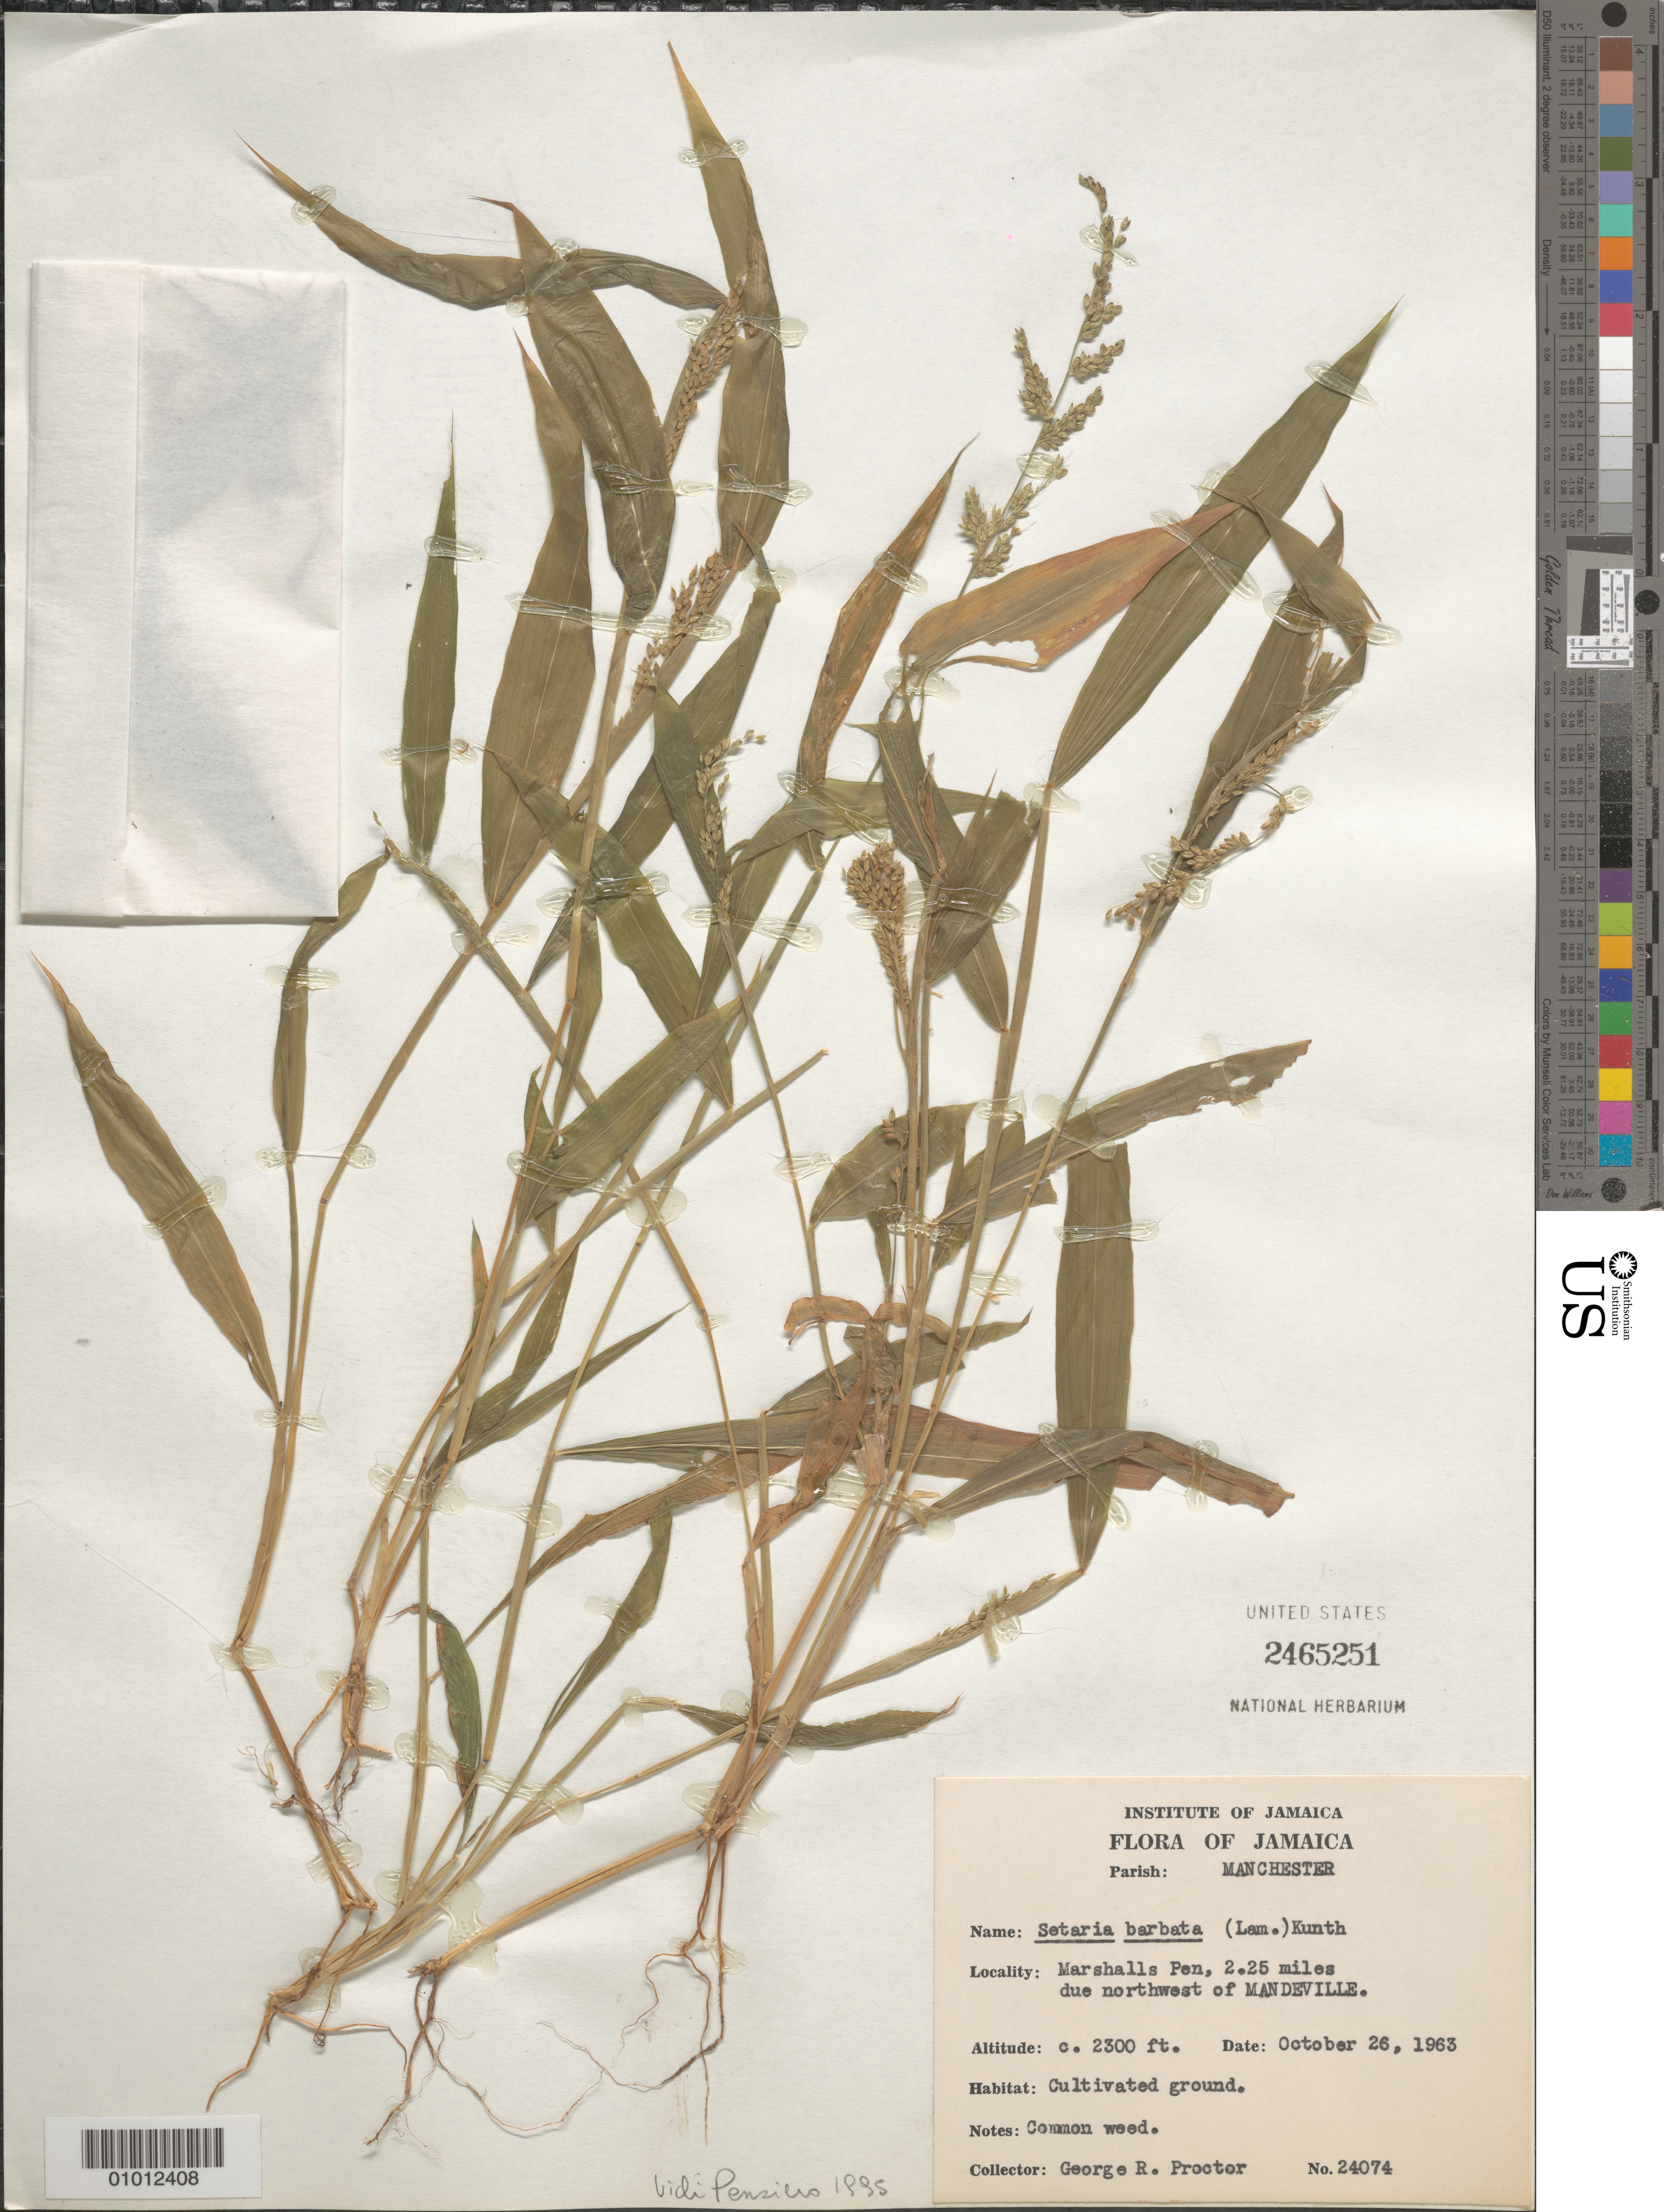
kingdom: Plantae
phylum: Tracheophyta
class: Liliopsida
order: Poales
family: Poaceae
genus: Setaria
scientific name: Setaria barbata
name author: (Lam.) Kunth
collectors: G. R. Proctor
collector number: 24074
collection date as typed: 26 Oct 1963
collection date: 1963-10-26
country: Jamaica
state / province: Manchester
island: Jamaica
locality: Marshalls Pen, 2.25 miles due NW of Mandeville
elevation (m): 701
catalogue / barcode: US 2465251